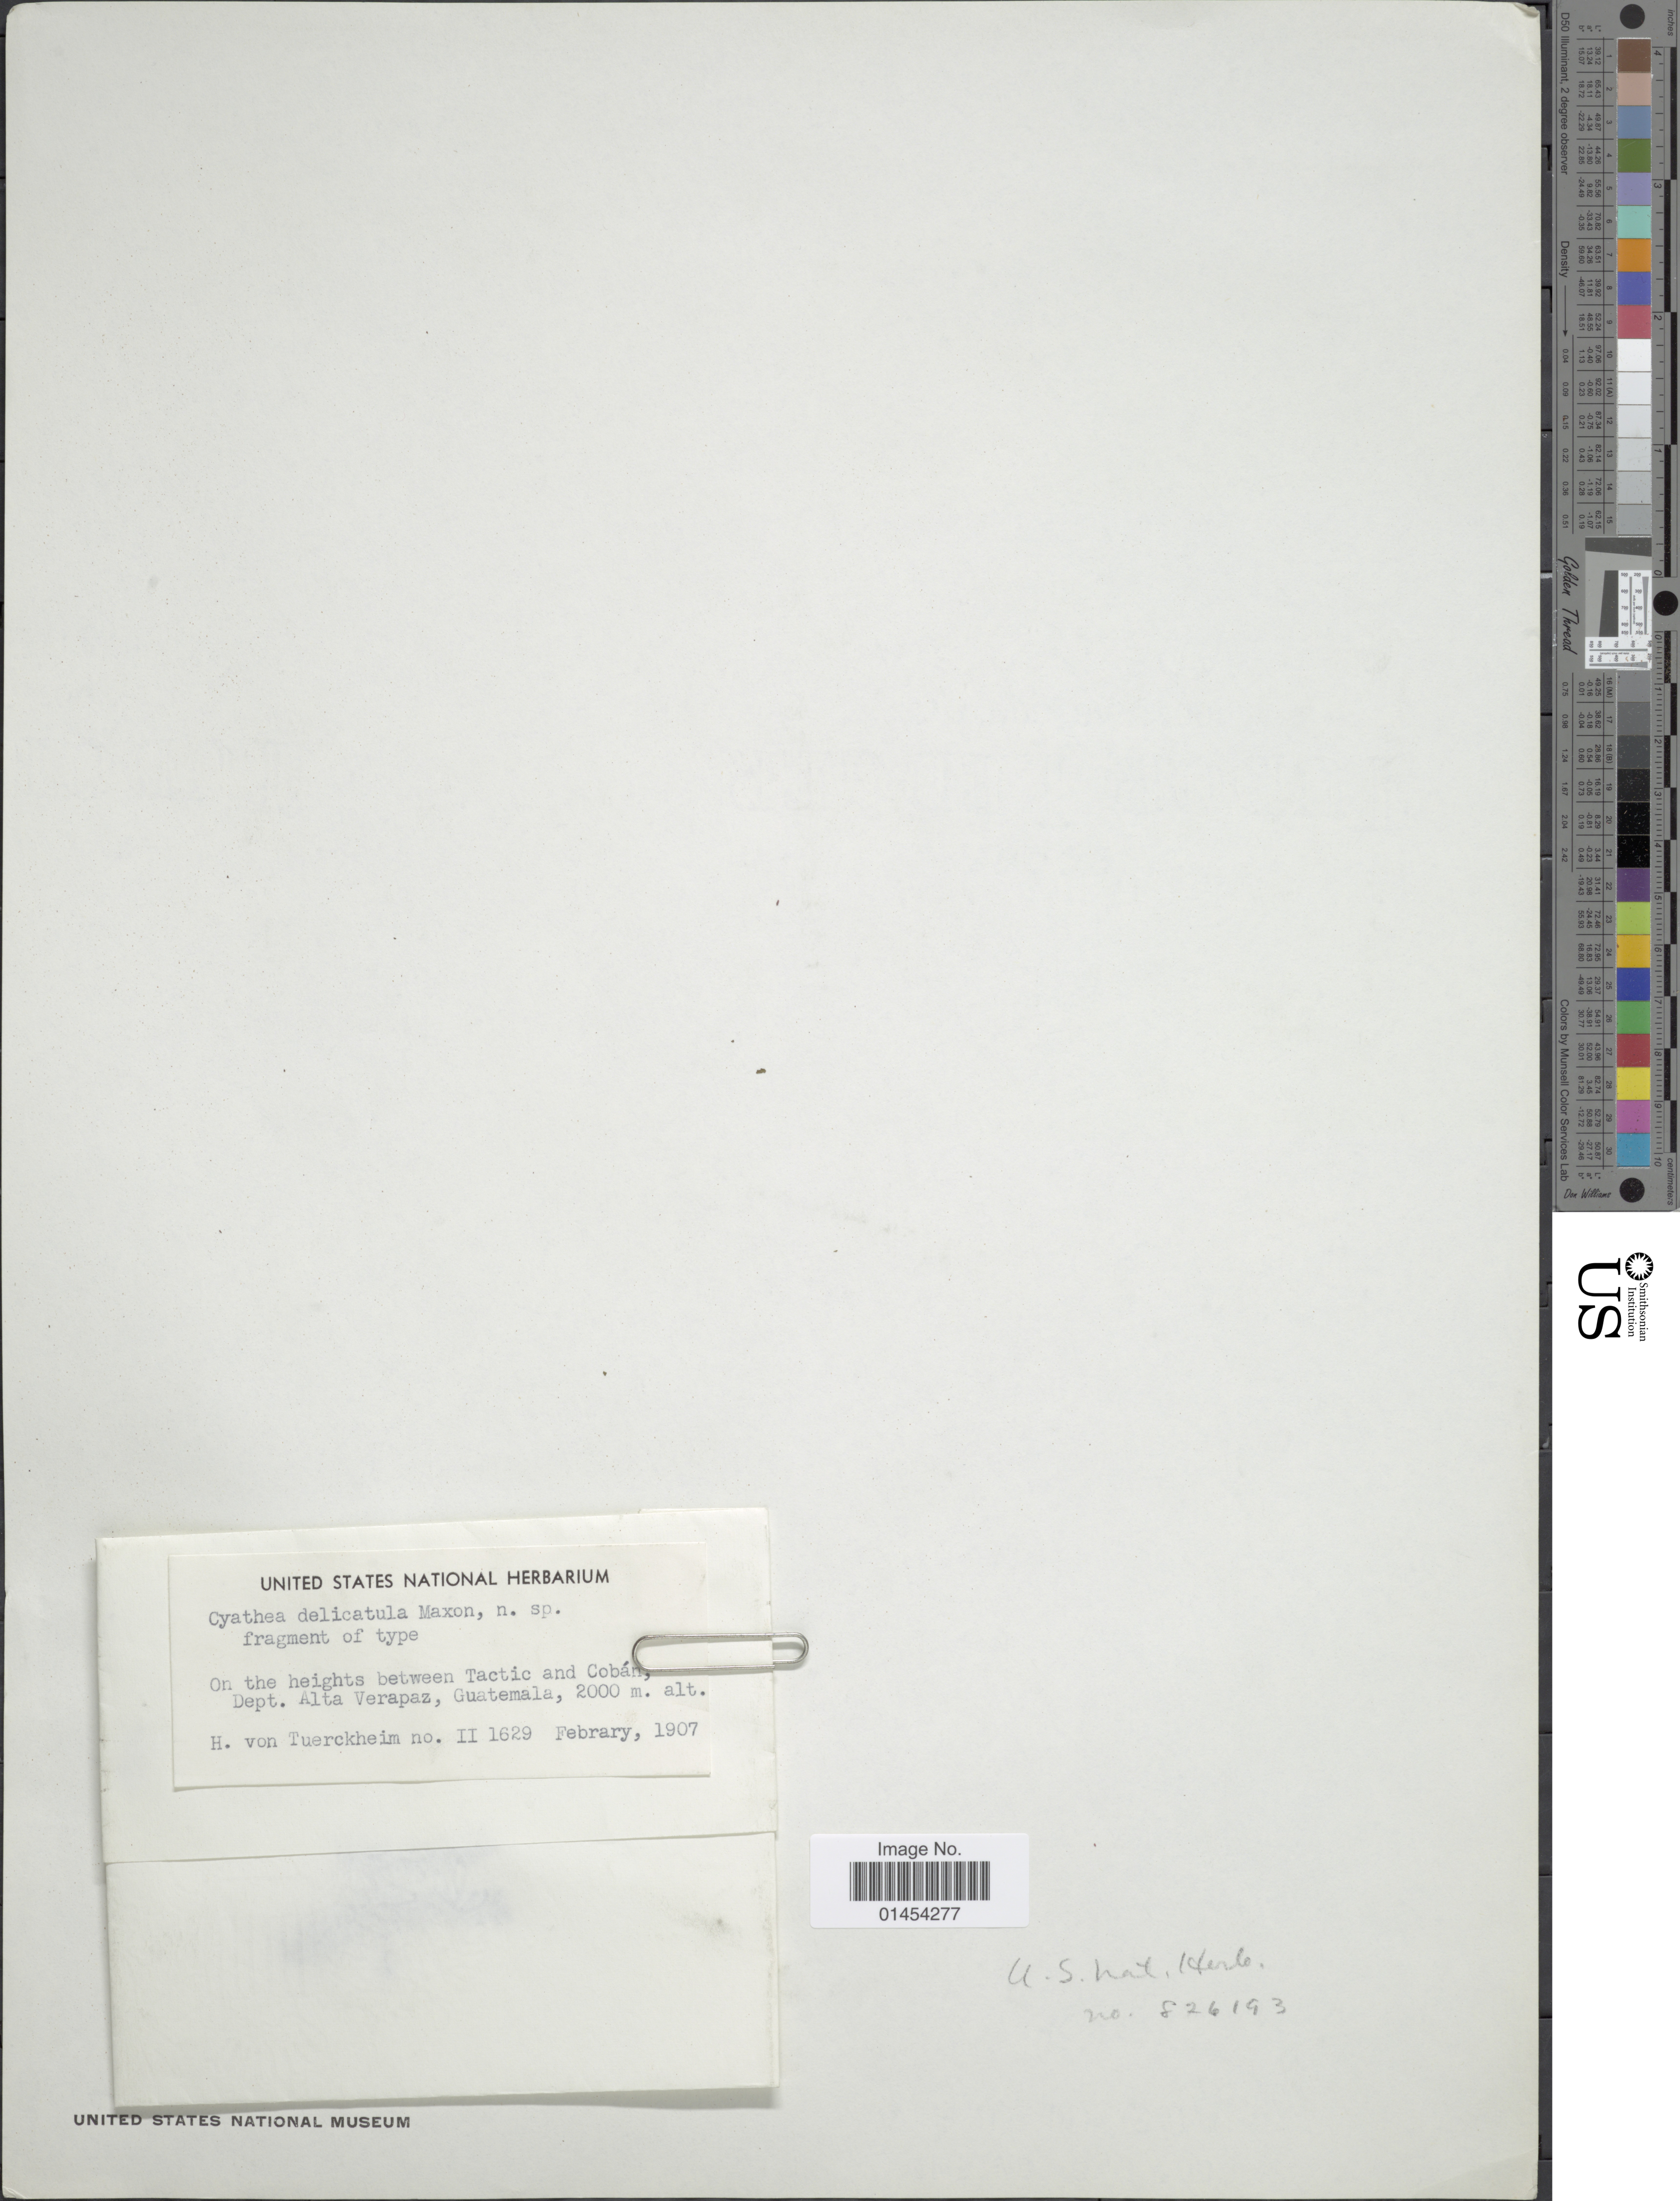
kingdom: Plantae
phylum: Tracheophyta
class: Polypodiopsida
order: Cyatheales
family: Cyatheaceae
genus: Alsophila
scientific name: Alsophila delicatula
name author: Maxon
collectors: H. von Tuerckheim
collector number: II 1629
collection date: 1907-02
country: Guatemala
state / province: Alta Verapaz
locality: On the heights between Tactic and Cobán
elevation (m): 2000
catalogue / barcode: US 826193